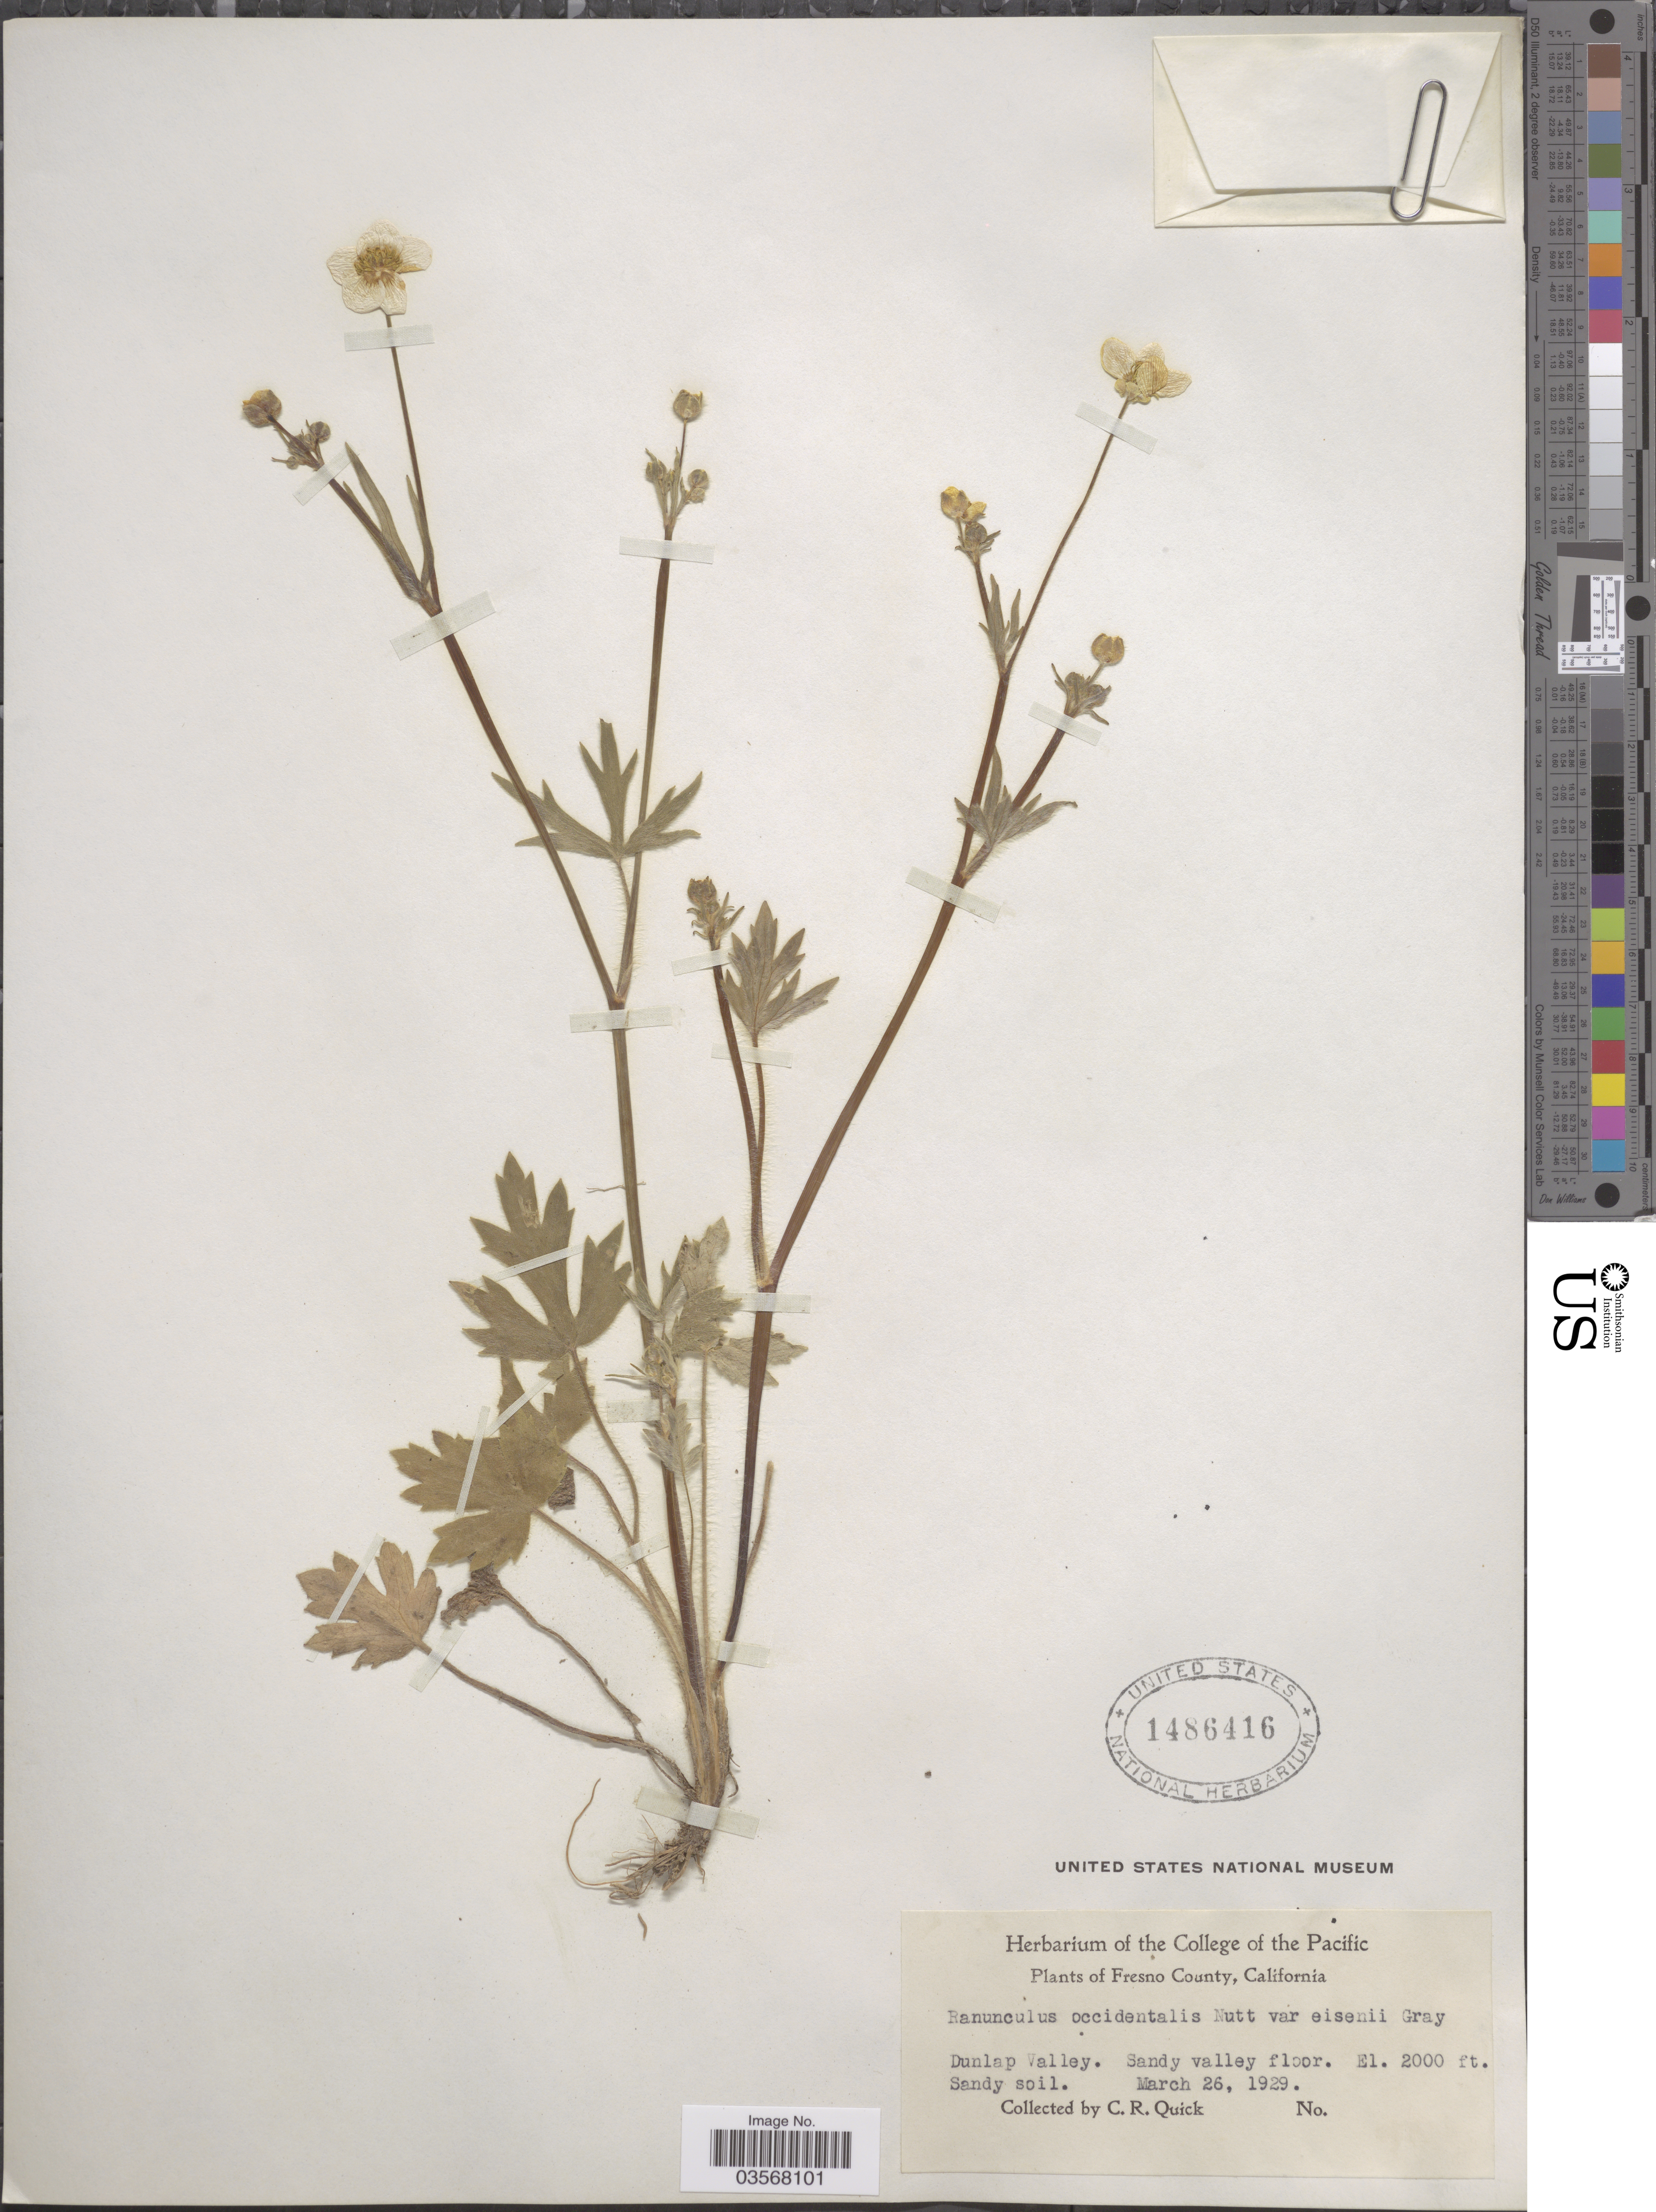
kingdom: Plantae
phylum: Tracheophyta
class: Magnoliopsida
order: Ranunculales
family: Ranunculaceae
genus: Ranunculus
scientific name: Ranunculus occidentalis var. eisenii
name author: Nutt.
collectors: C. Quick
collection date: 1929-03-26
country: United States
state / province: California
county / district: Fresno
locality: Fresno County. Dunlap Valley. Sandy valley floor.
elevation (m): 610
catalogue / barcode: US 1486416